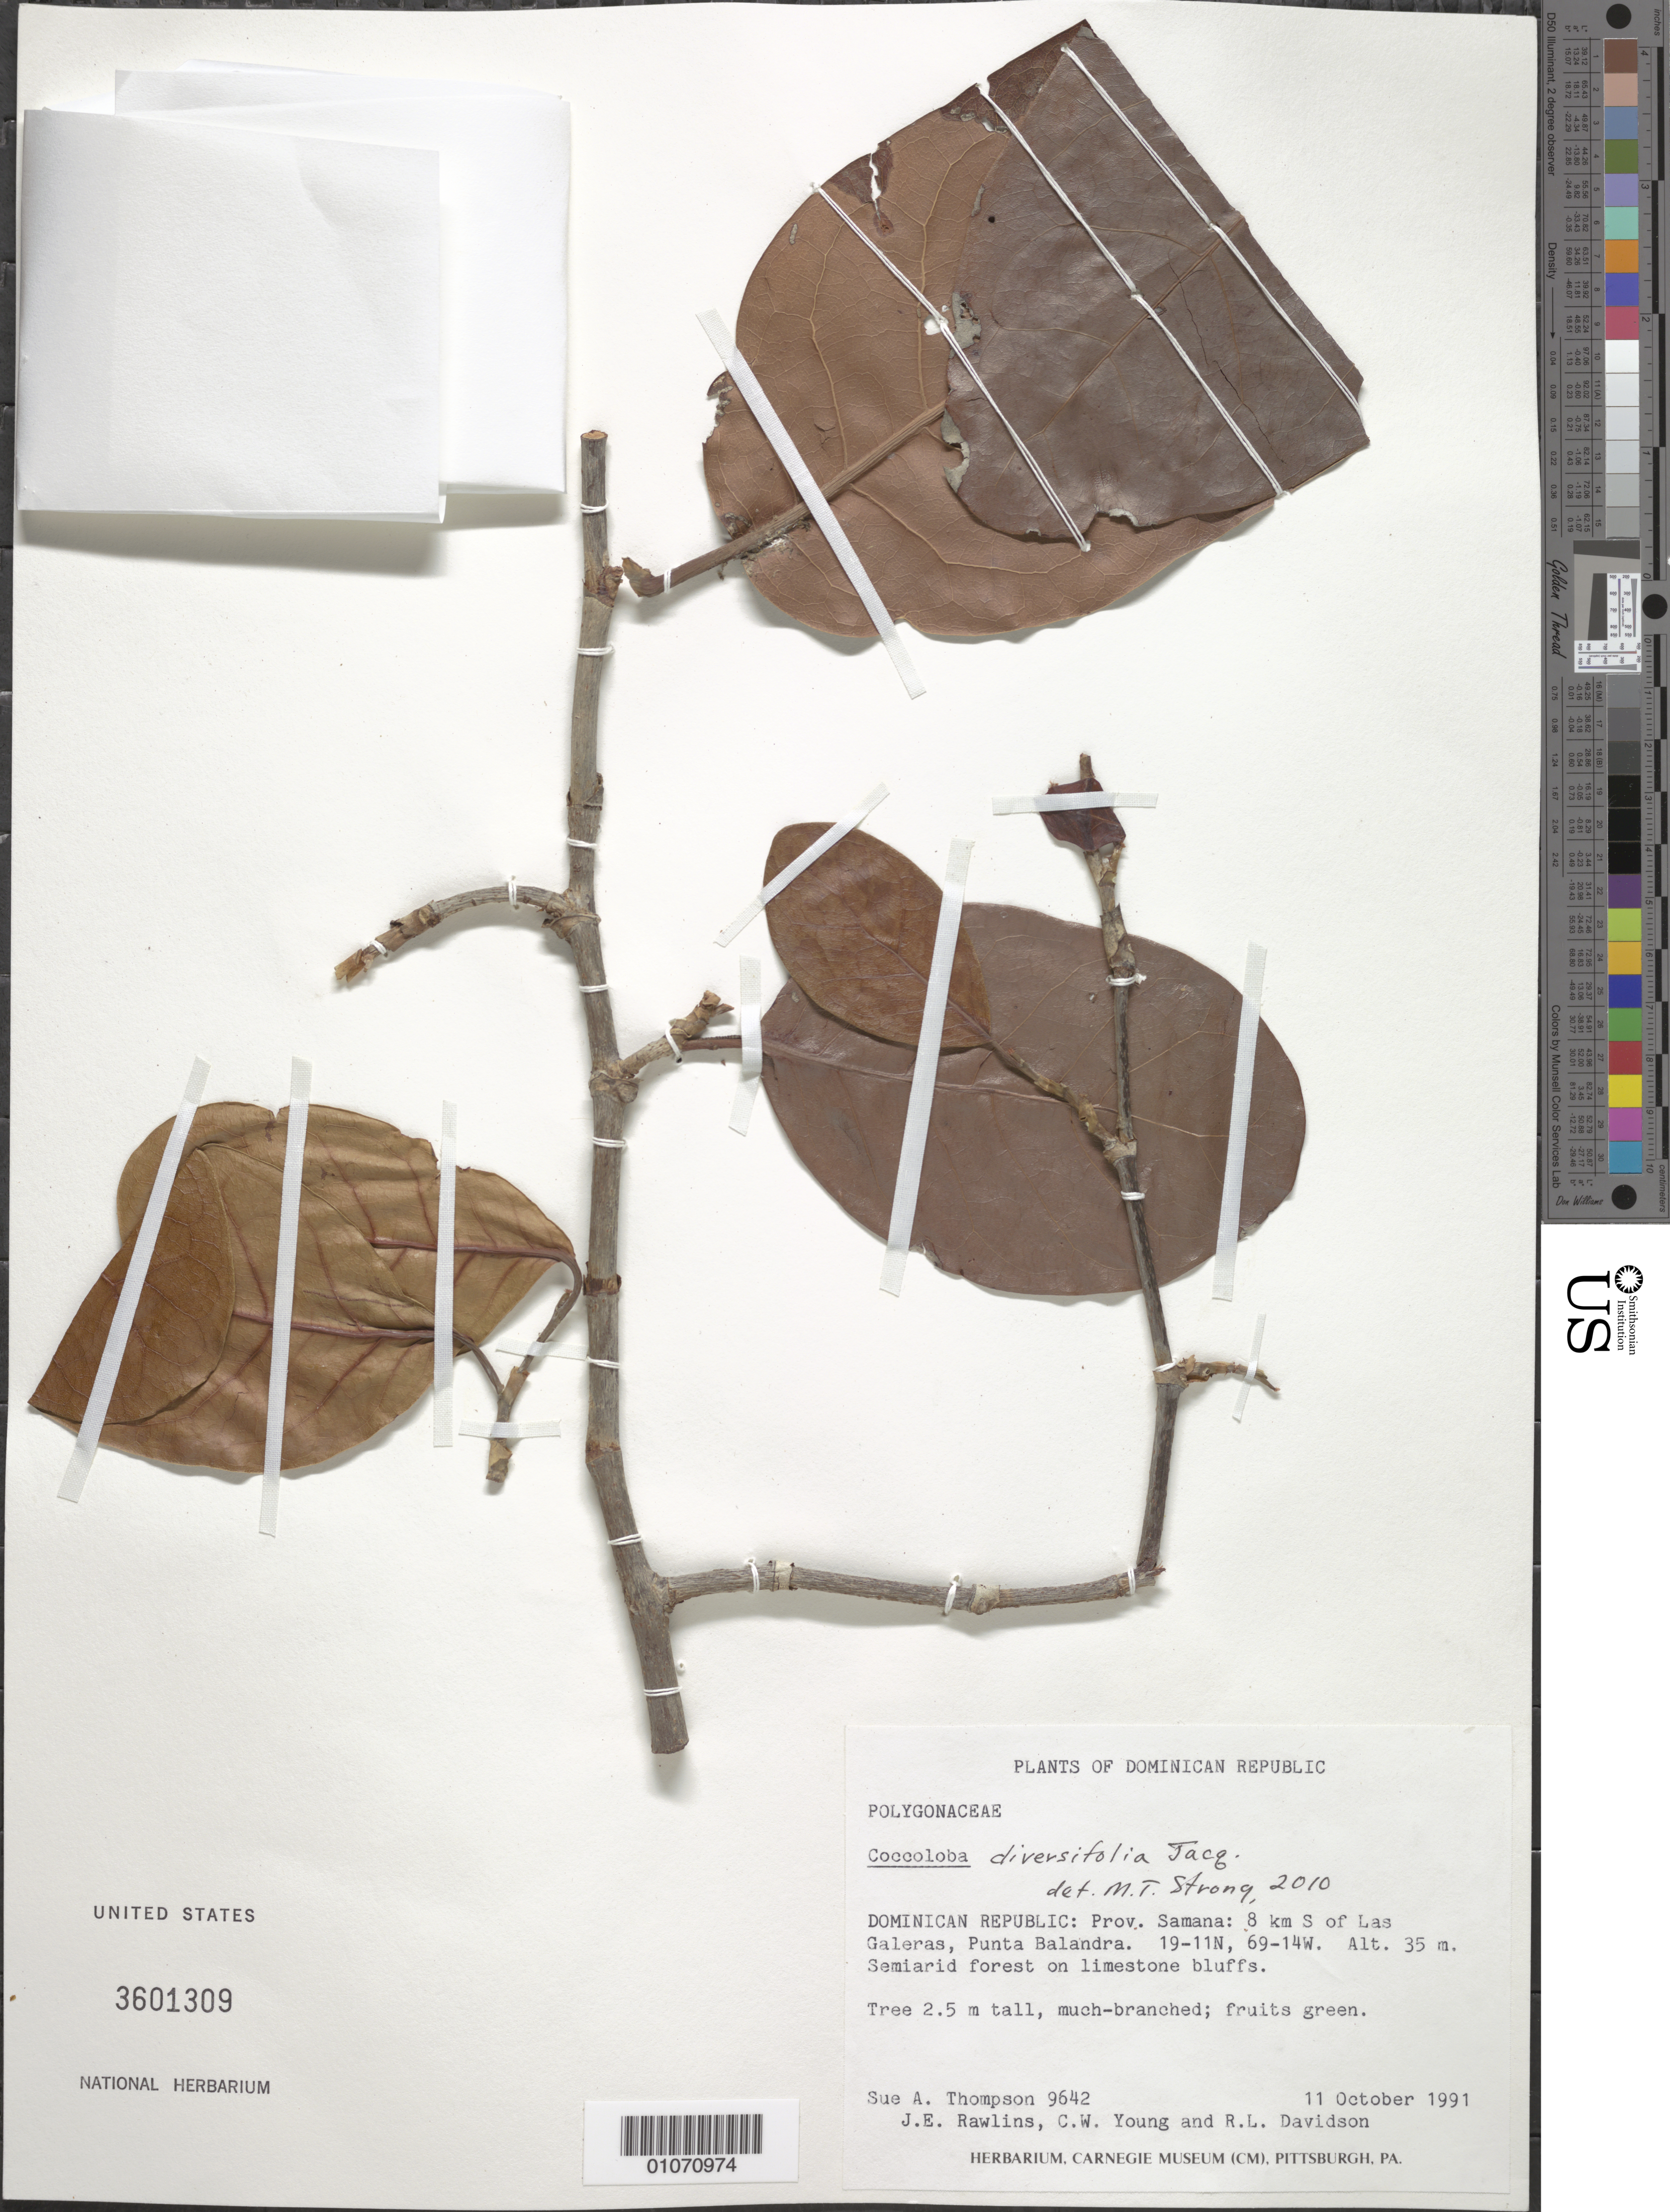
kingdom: Plantae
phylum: Tracheophyta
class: Magnoliopsida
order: Caryophyllales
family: Polygonaceae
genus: Coccoloba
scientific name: Coccoloba diversifolia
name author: Jacq.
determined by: Strong, M. T., (US), Smithsonian Institution - National Museum of Natural History (UNITED STATES)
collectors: S. A. Thompson, J. Rawlins, C. Young & R. Davidson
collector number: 9642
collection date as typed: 11 Oct 1991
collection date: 1991-10-11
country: Dominican Republic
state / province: Samana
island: Hispaniola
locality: Las Galeras, 8 km S of; Punta Balandra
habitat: Semiarid forest on limestone bluffs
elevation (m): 35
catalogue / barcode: US 3601309